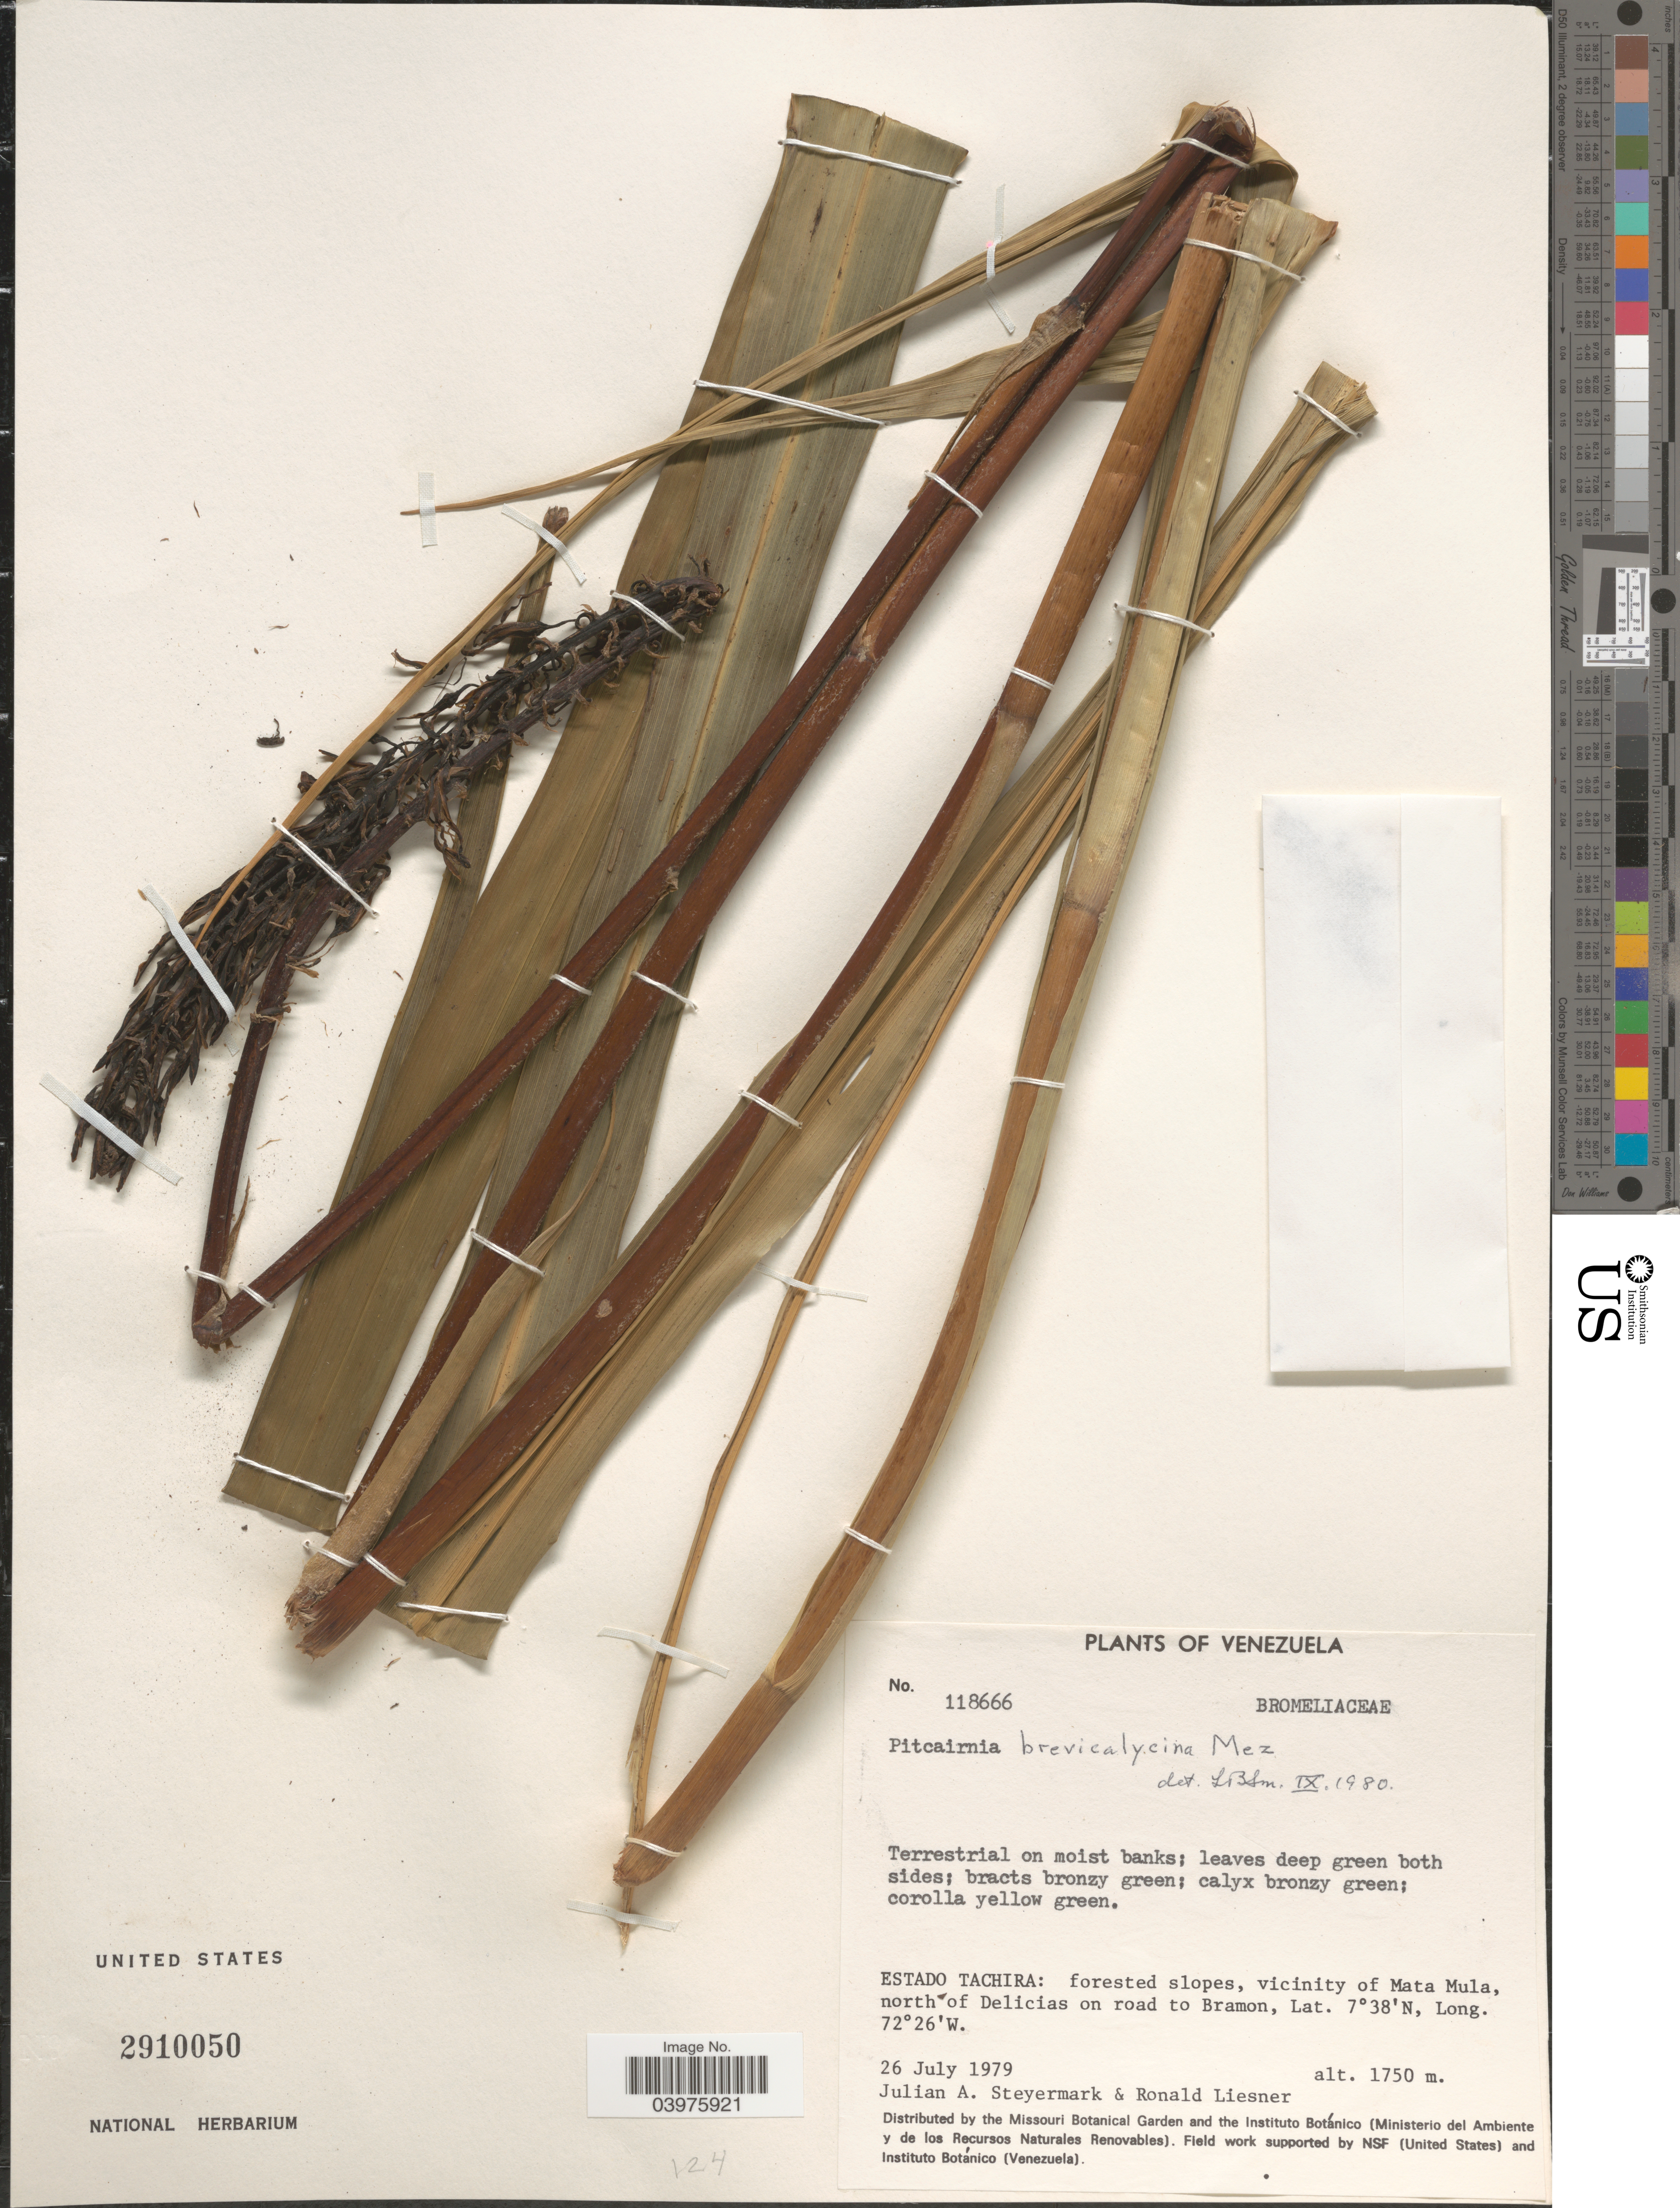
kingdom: Plantae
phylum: Tracheophyta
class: Liliopsida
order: Poales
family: Bromeliaceae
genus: Pitcairnia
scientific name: Pitcairnia brevicalycina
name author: Mez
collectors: J. Steyermark & R. L. Liesner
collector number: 118666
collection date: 1979-07-26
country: Venezuela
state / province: Tachira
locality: Forested slopes, vicinity of Mata Mula, north of Delicias on road to Bramon.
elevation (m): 1750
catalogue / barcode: US 2910050